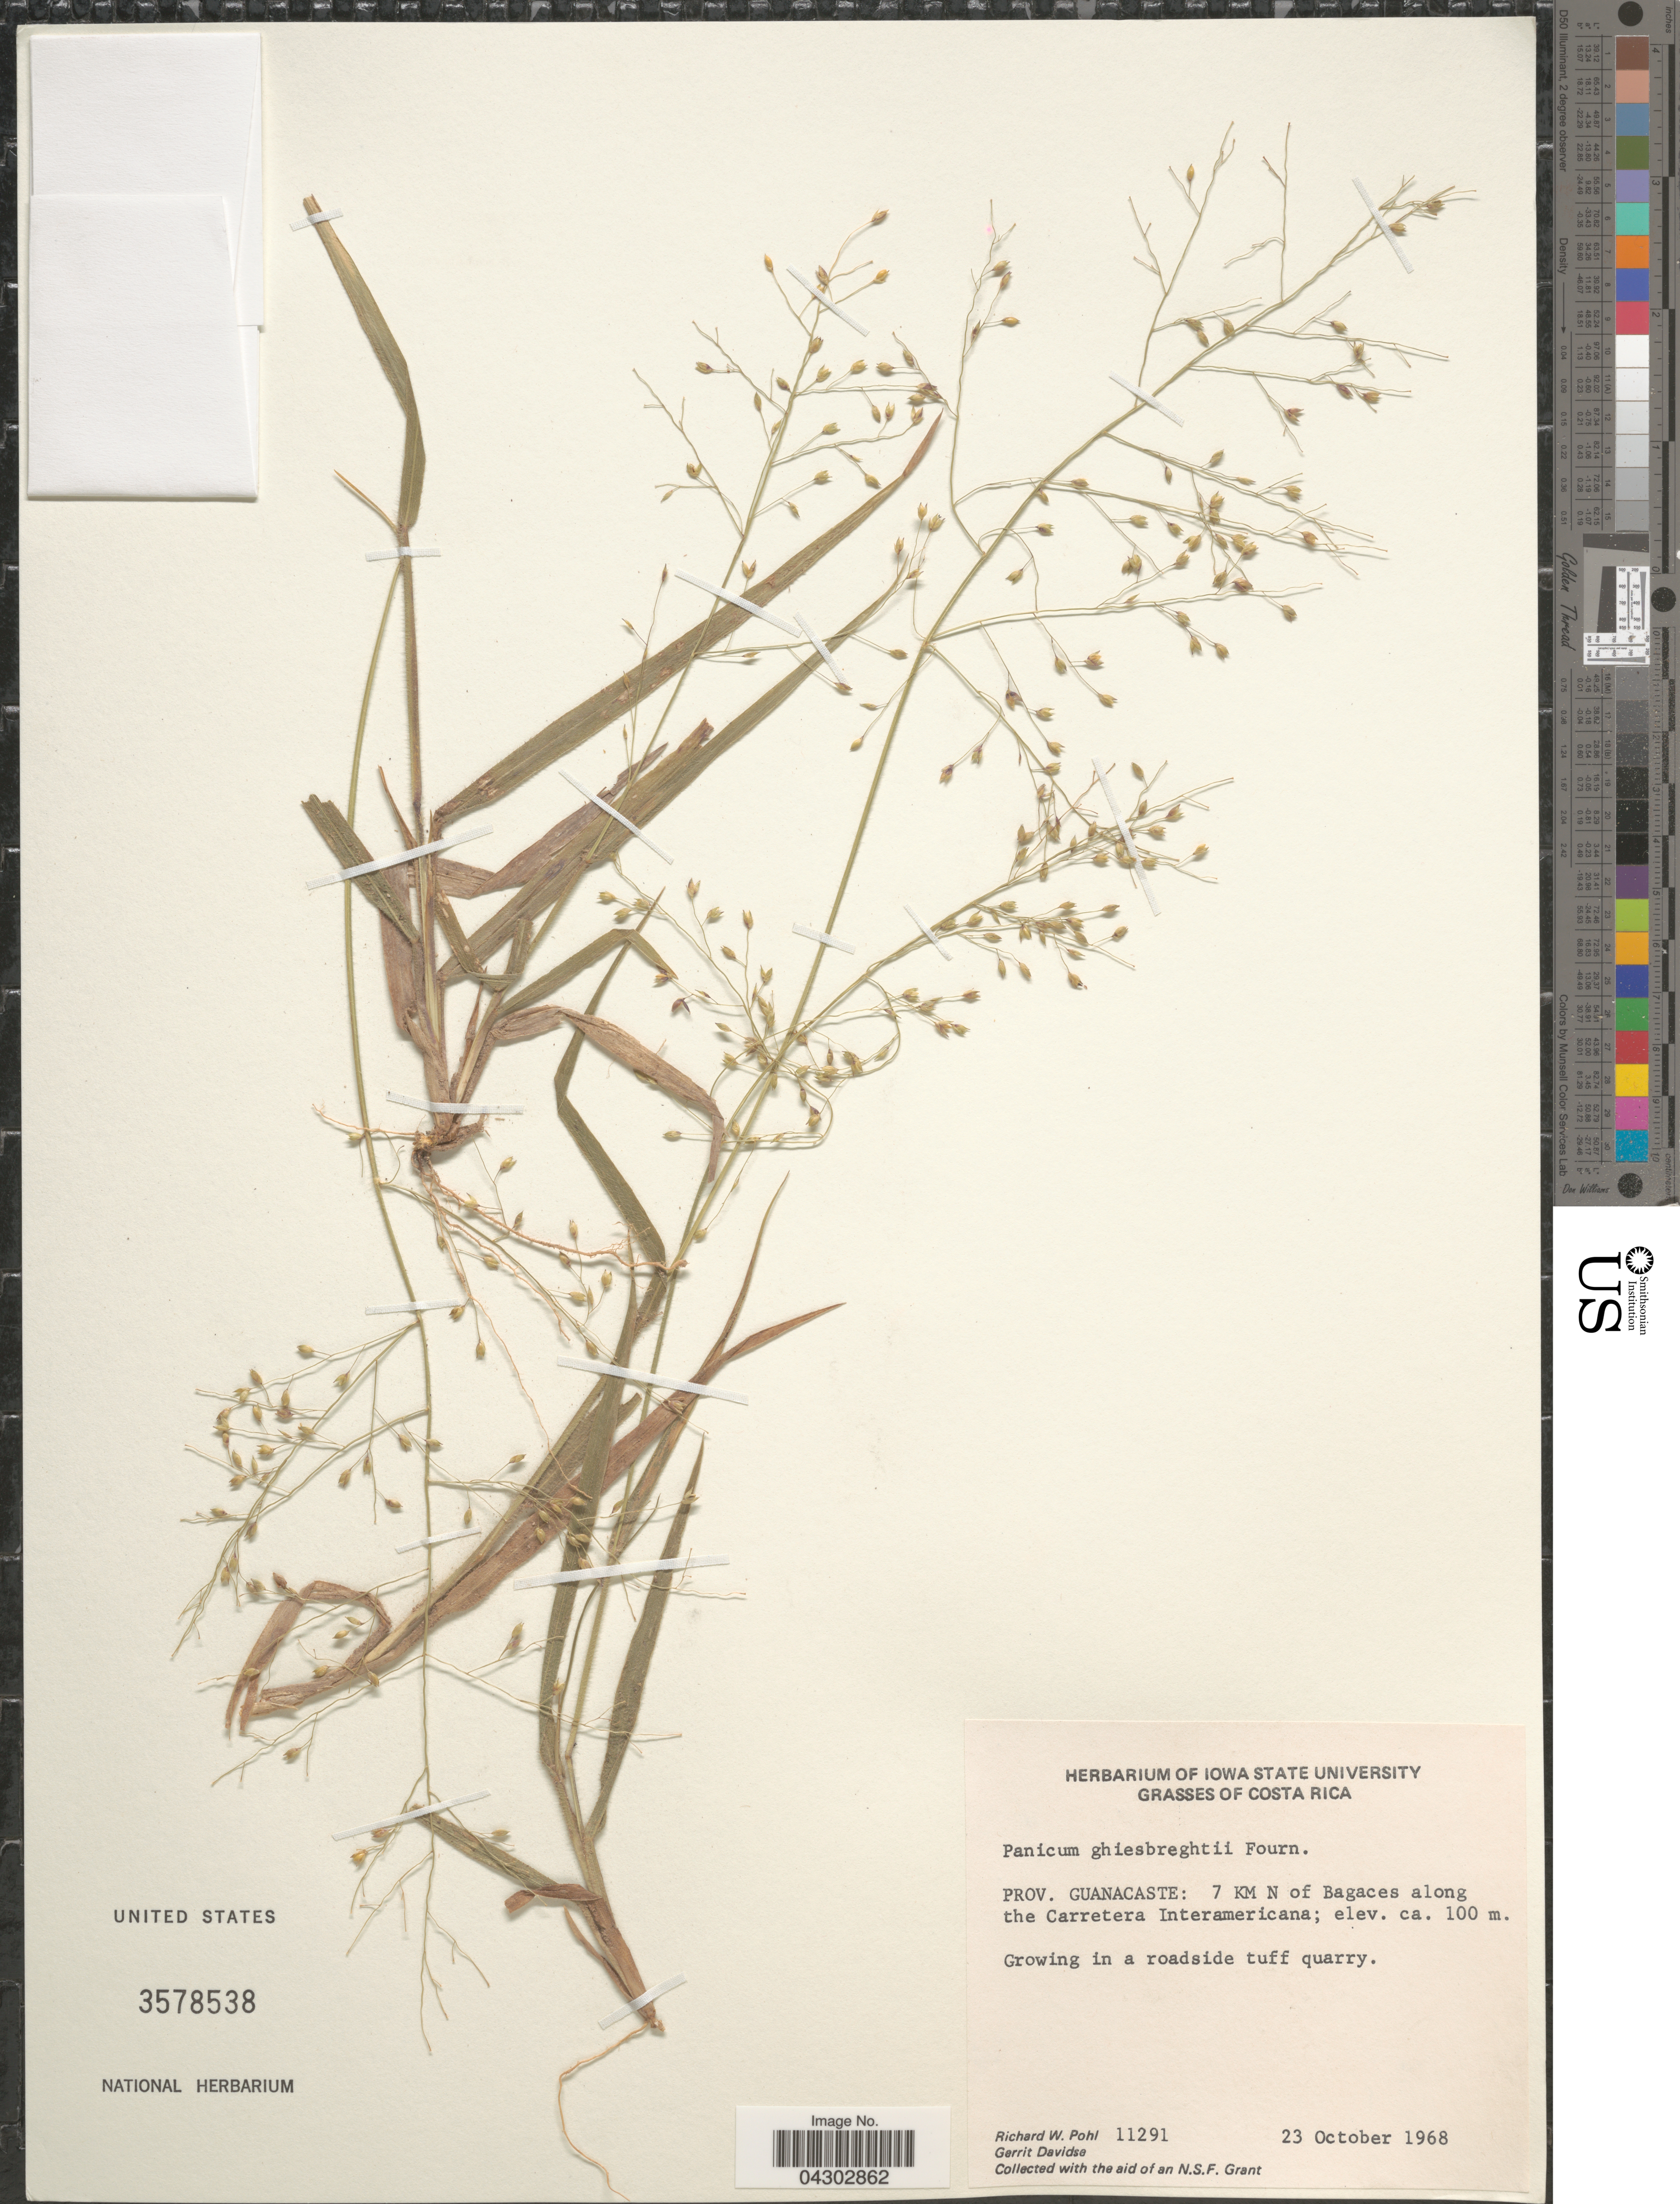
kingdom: Plantae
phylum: Tracheophyta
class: Liliopsida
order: Poales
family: Poaceae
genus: Panicum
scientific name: Panicum ghiesbreghtii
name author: E. Fourn.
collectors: R. W. Pohl & G. Davidse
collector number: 11291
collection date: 1968-10-23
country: Costa Rica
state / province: Guanacaste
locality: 7 KM N of Bagaces along the Carretera Interamericana.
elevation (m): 100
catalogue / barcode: US 3578538